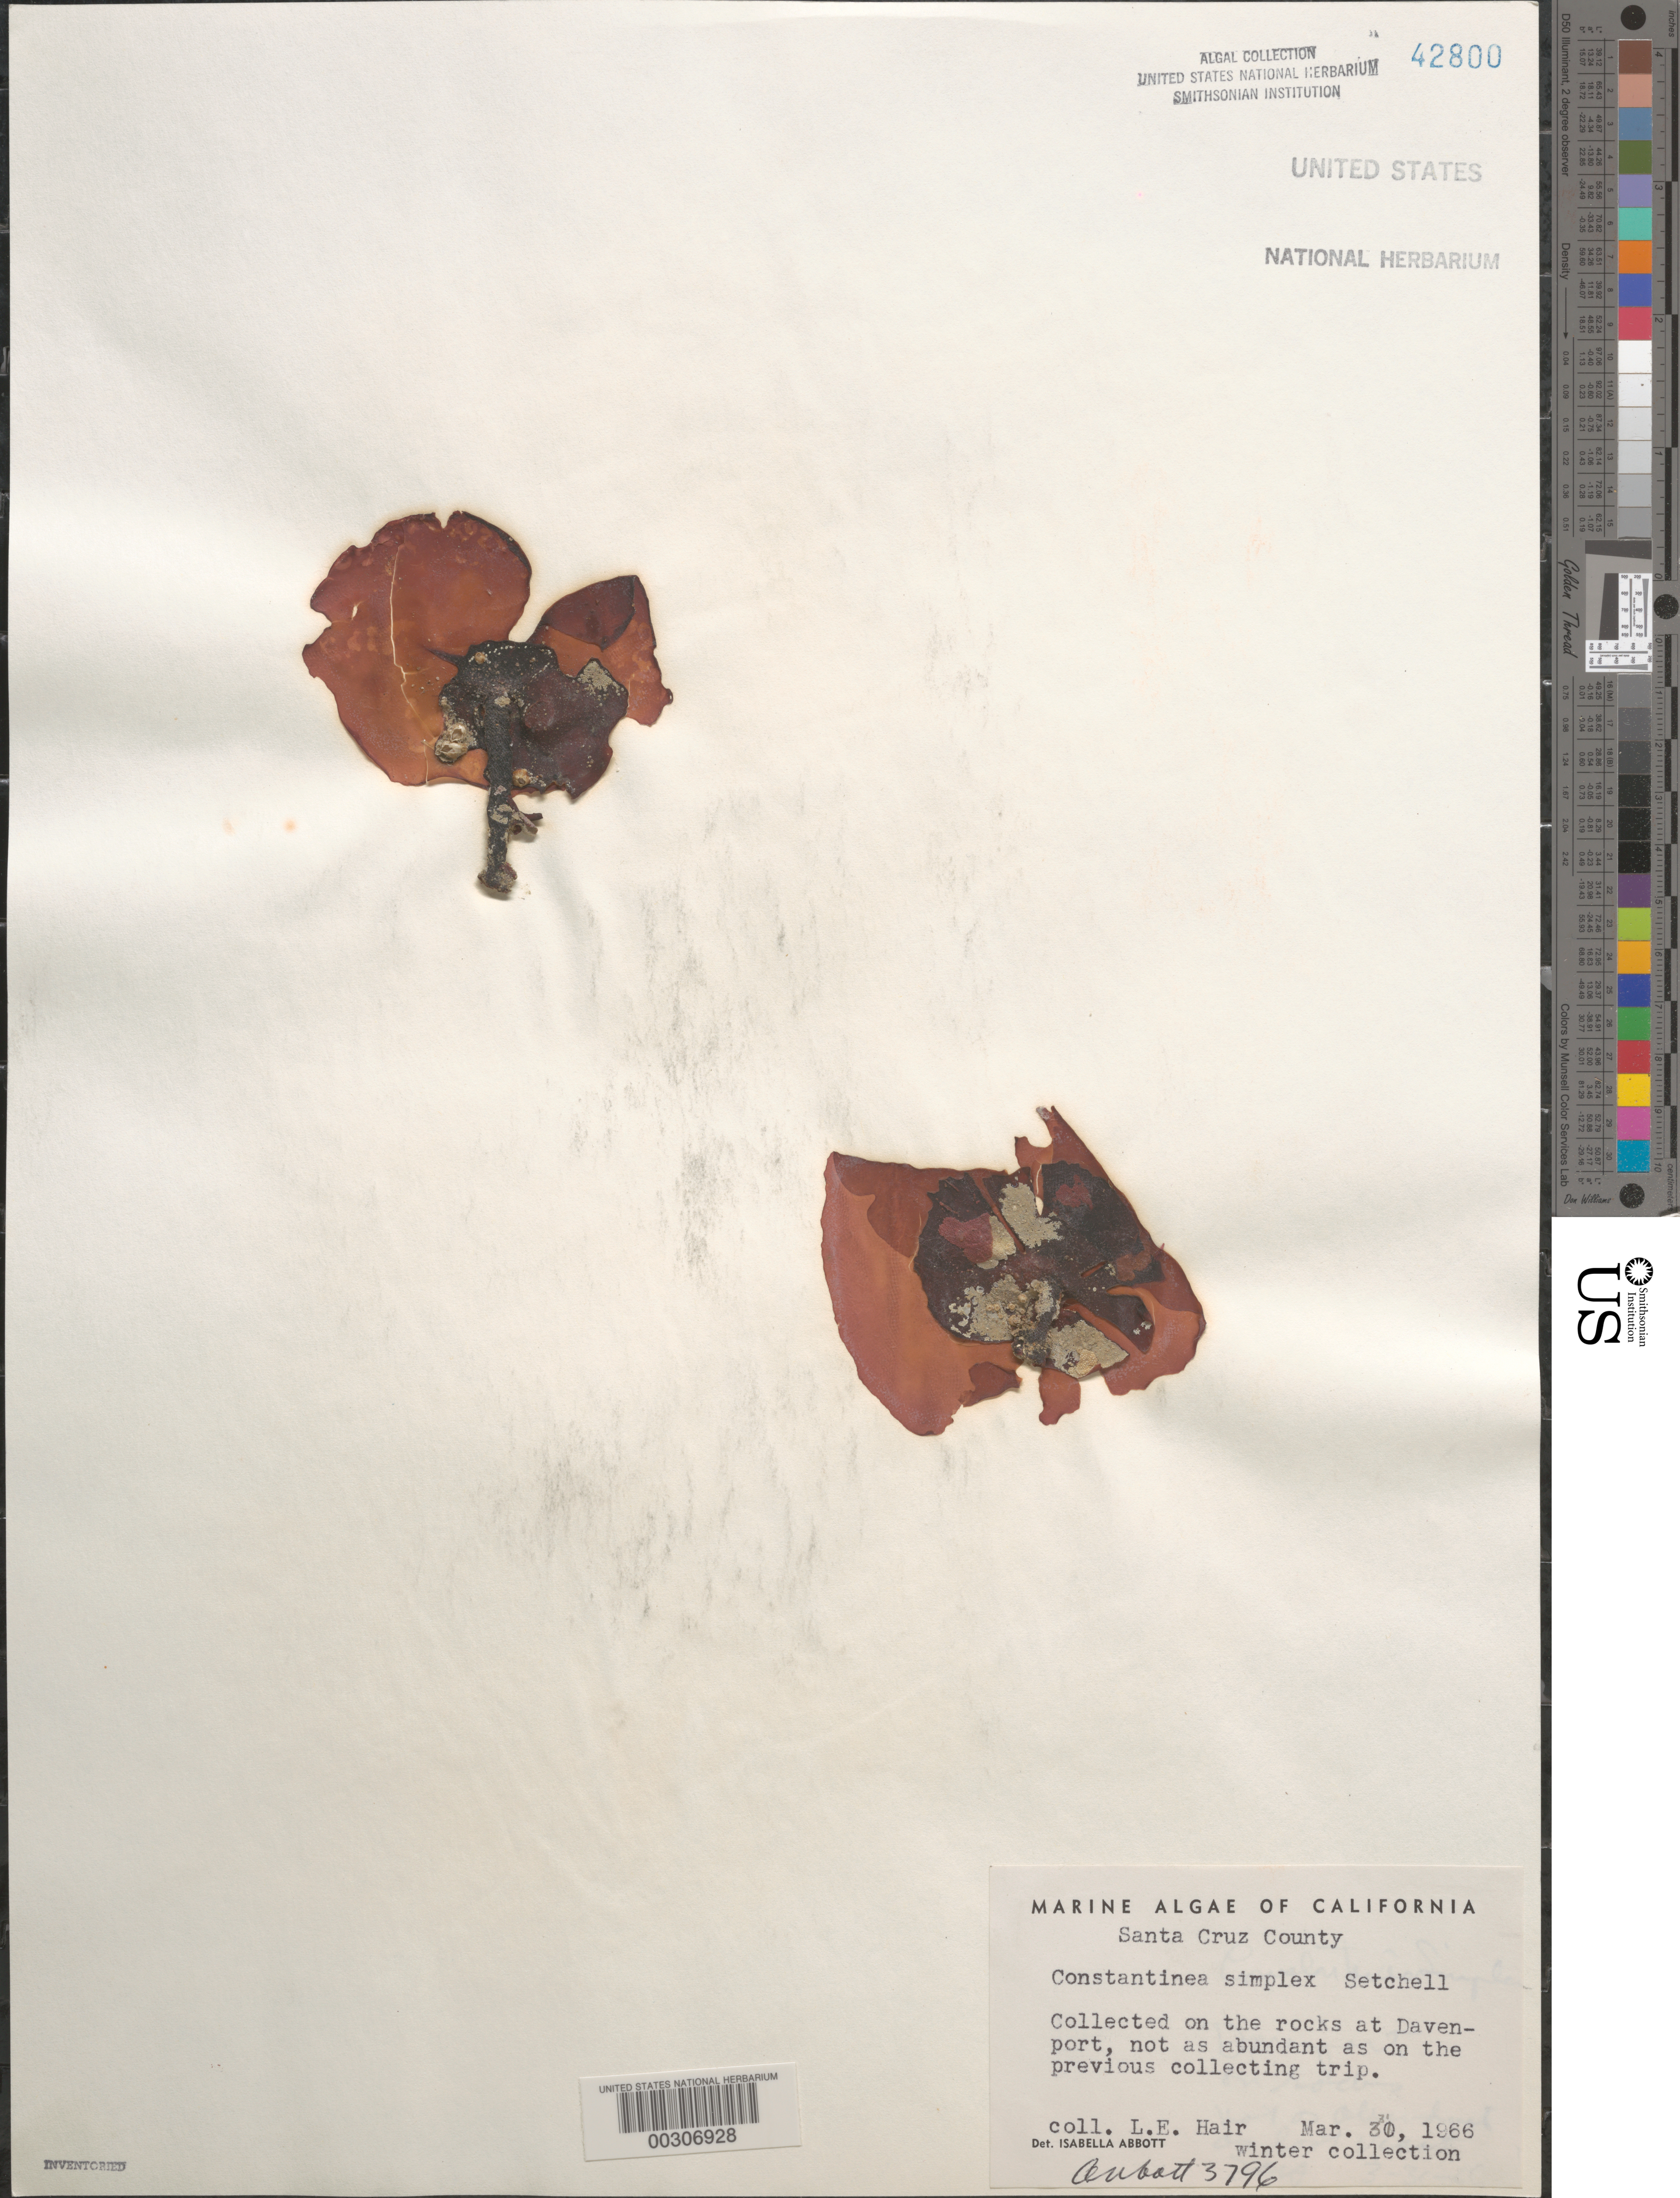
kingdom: Plantae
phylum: Rhodophyta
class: Florideophyceae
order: Gigartinales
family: Dumontiaceae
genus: Constantinea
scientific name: Constantinea simplex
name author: Setch.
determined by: Abbott, Isabella A.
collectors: L. Hair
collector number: IAA 3796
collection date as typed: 31 Mar 1966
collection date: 1966-03-31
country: United States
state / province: California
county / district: Santa Cruz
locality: Davenport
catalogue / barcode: US 42800